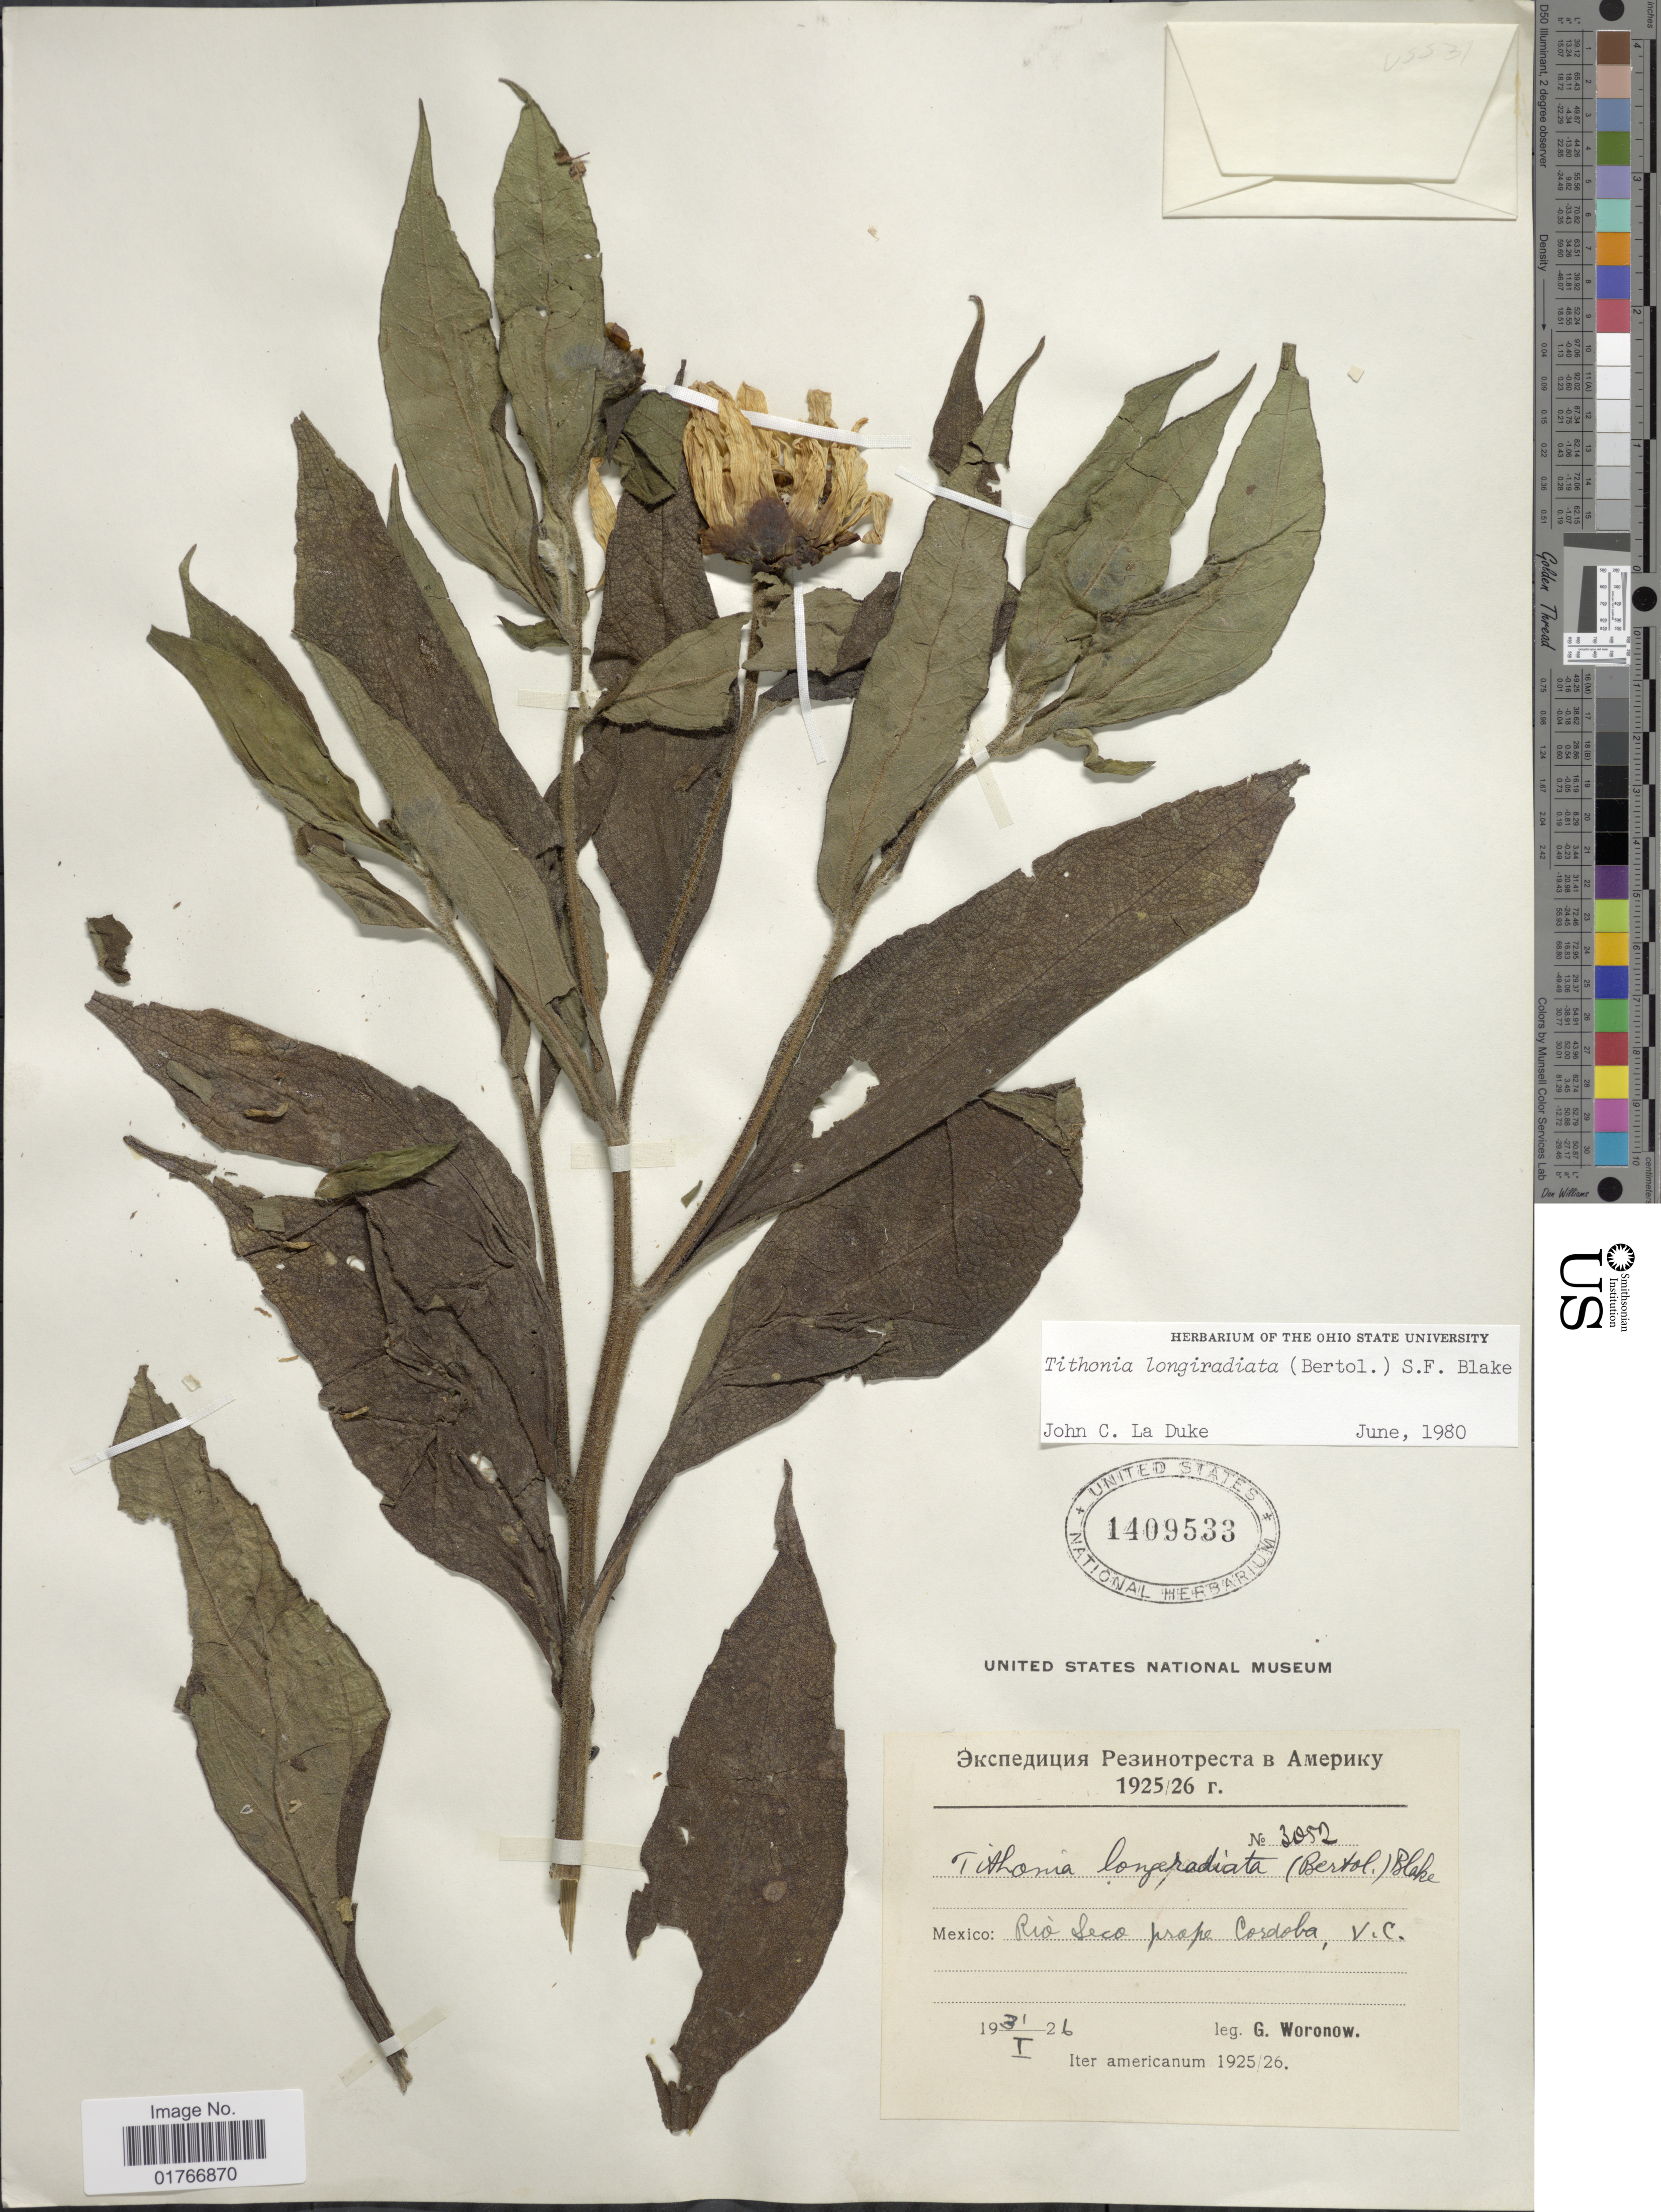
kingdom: Plantae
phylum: Tracheophyta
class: Magnoliopsida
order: Asterales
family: Asteraceae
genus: Tithonia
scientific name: Tithonia longiradiata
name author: (Bertol.) S.F. Blake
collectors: G. Woronow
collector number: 3052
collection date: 1926-01-31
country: Mexico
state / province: Veracruz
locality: Rio Seco prope Cordoba, V. C.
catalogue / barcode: US 1409533